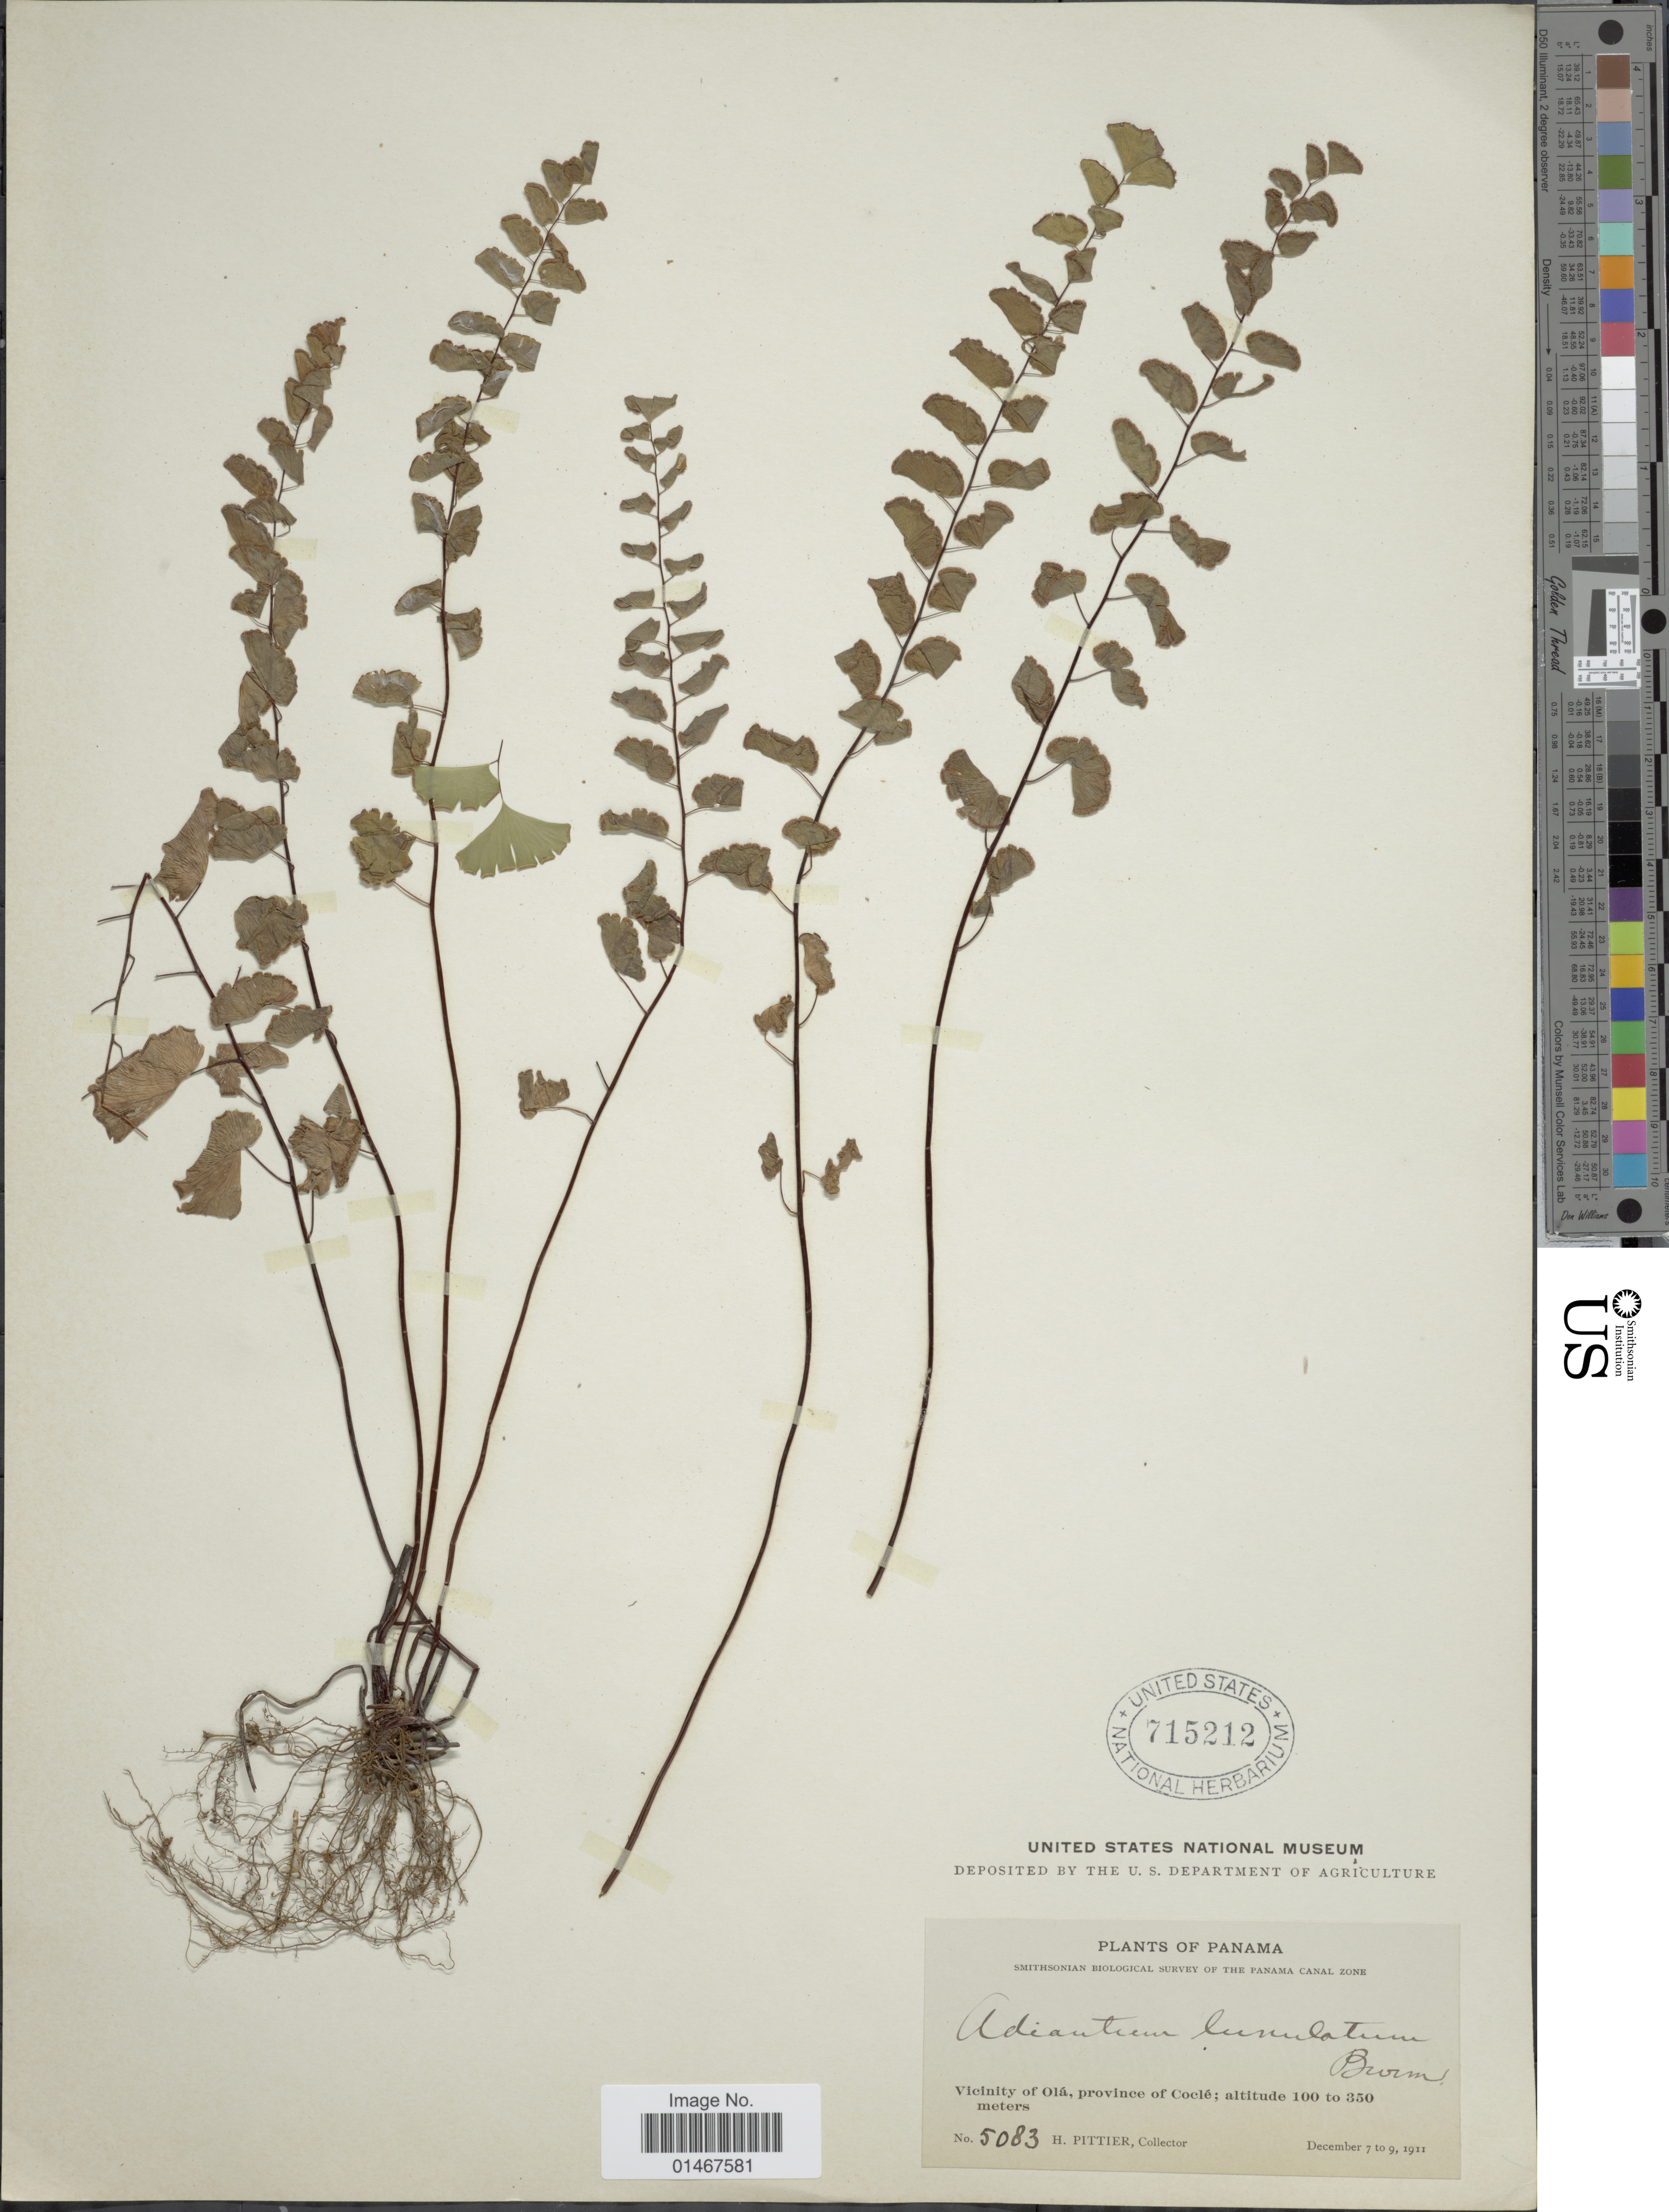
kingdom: Plantae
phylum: Tracheophyta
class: Polypodiopsida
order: Polypodiales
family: Pteridaceae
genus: Adiantum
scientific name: Adiantum philippense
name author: L.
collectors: H. F. Pittier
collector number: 5083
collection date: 1911-12-07/1911-12-09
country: Panama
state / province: Colón / Panamá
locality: Vicinity of Ola, province of Cocle.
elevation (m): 100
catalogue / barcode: US 715212